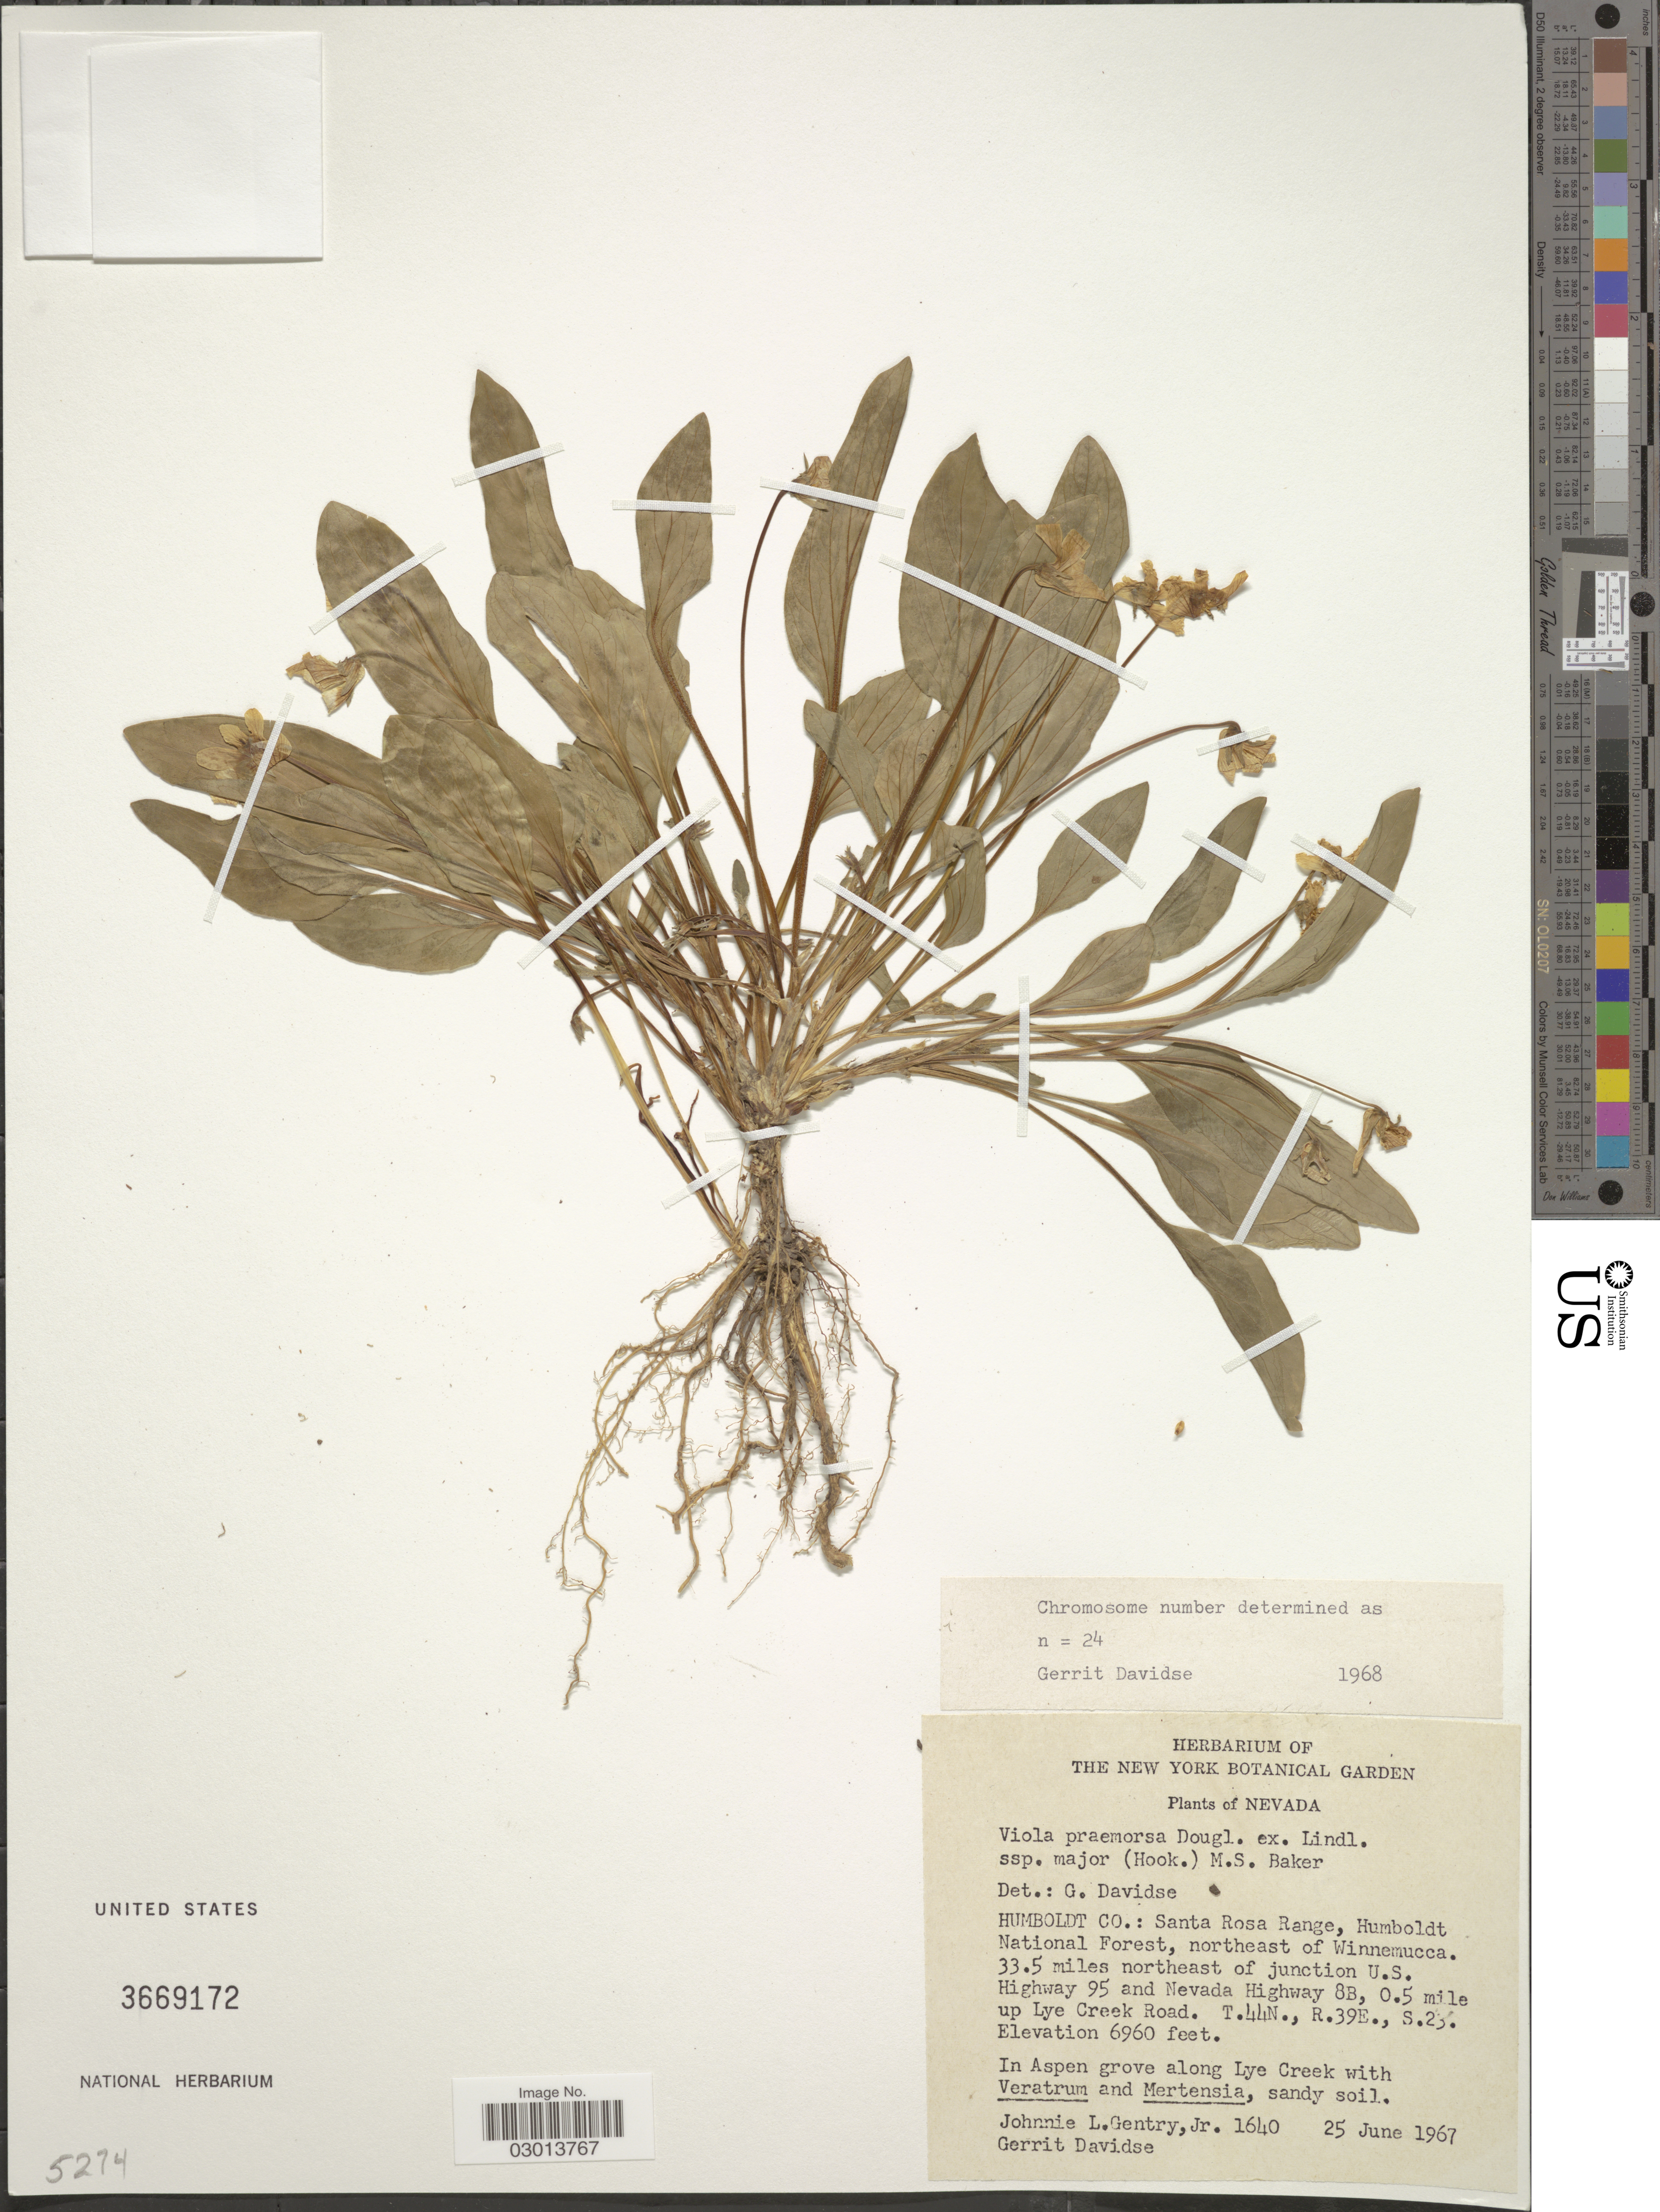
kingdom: Plantae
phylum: Tracheophyta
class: Magnoliopsida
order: Malpighiales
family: Violaceae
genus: Viola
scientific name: Viola praemorsa subsp. major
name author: (Hook.) M.S. Baker & Clausen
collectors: J. L. Gentry & G. Davidse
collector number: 1640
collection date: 1967-06-25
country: United States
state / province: Nevada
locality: Humboldt Co.: Santa Rosa Range, Humboldt National Forest, northeast of Winnemucca. 33.5 miles northeast of junction U.S. Highway 95 and Nevada Highway 8B, 0.5 mile up Lye Creek Road. T44N, R39E, S23.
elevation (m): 2121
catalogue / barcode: US 3669172